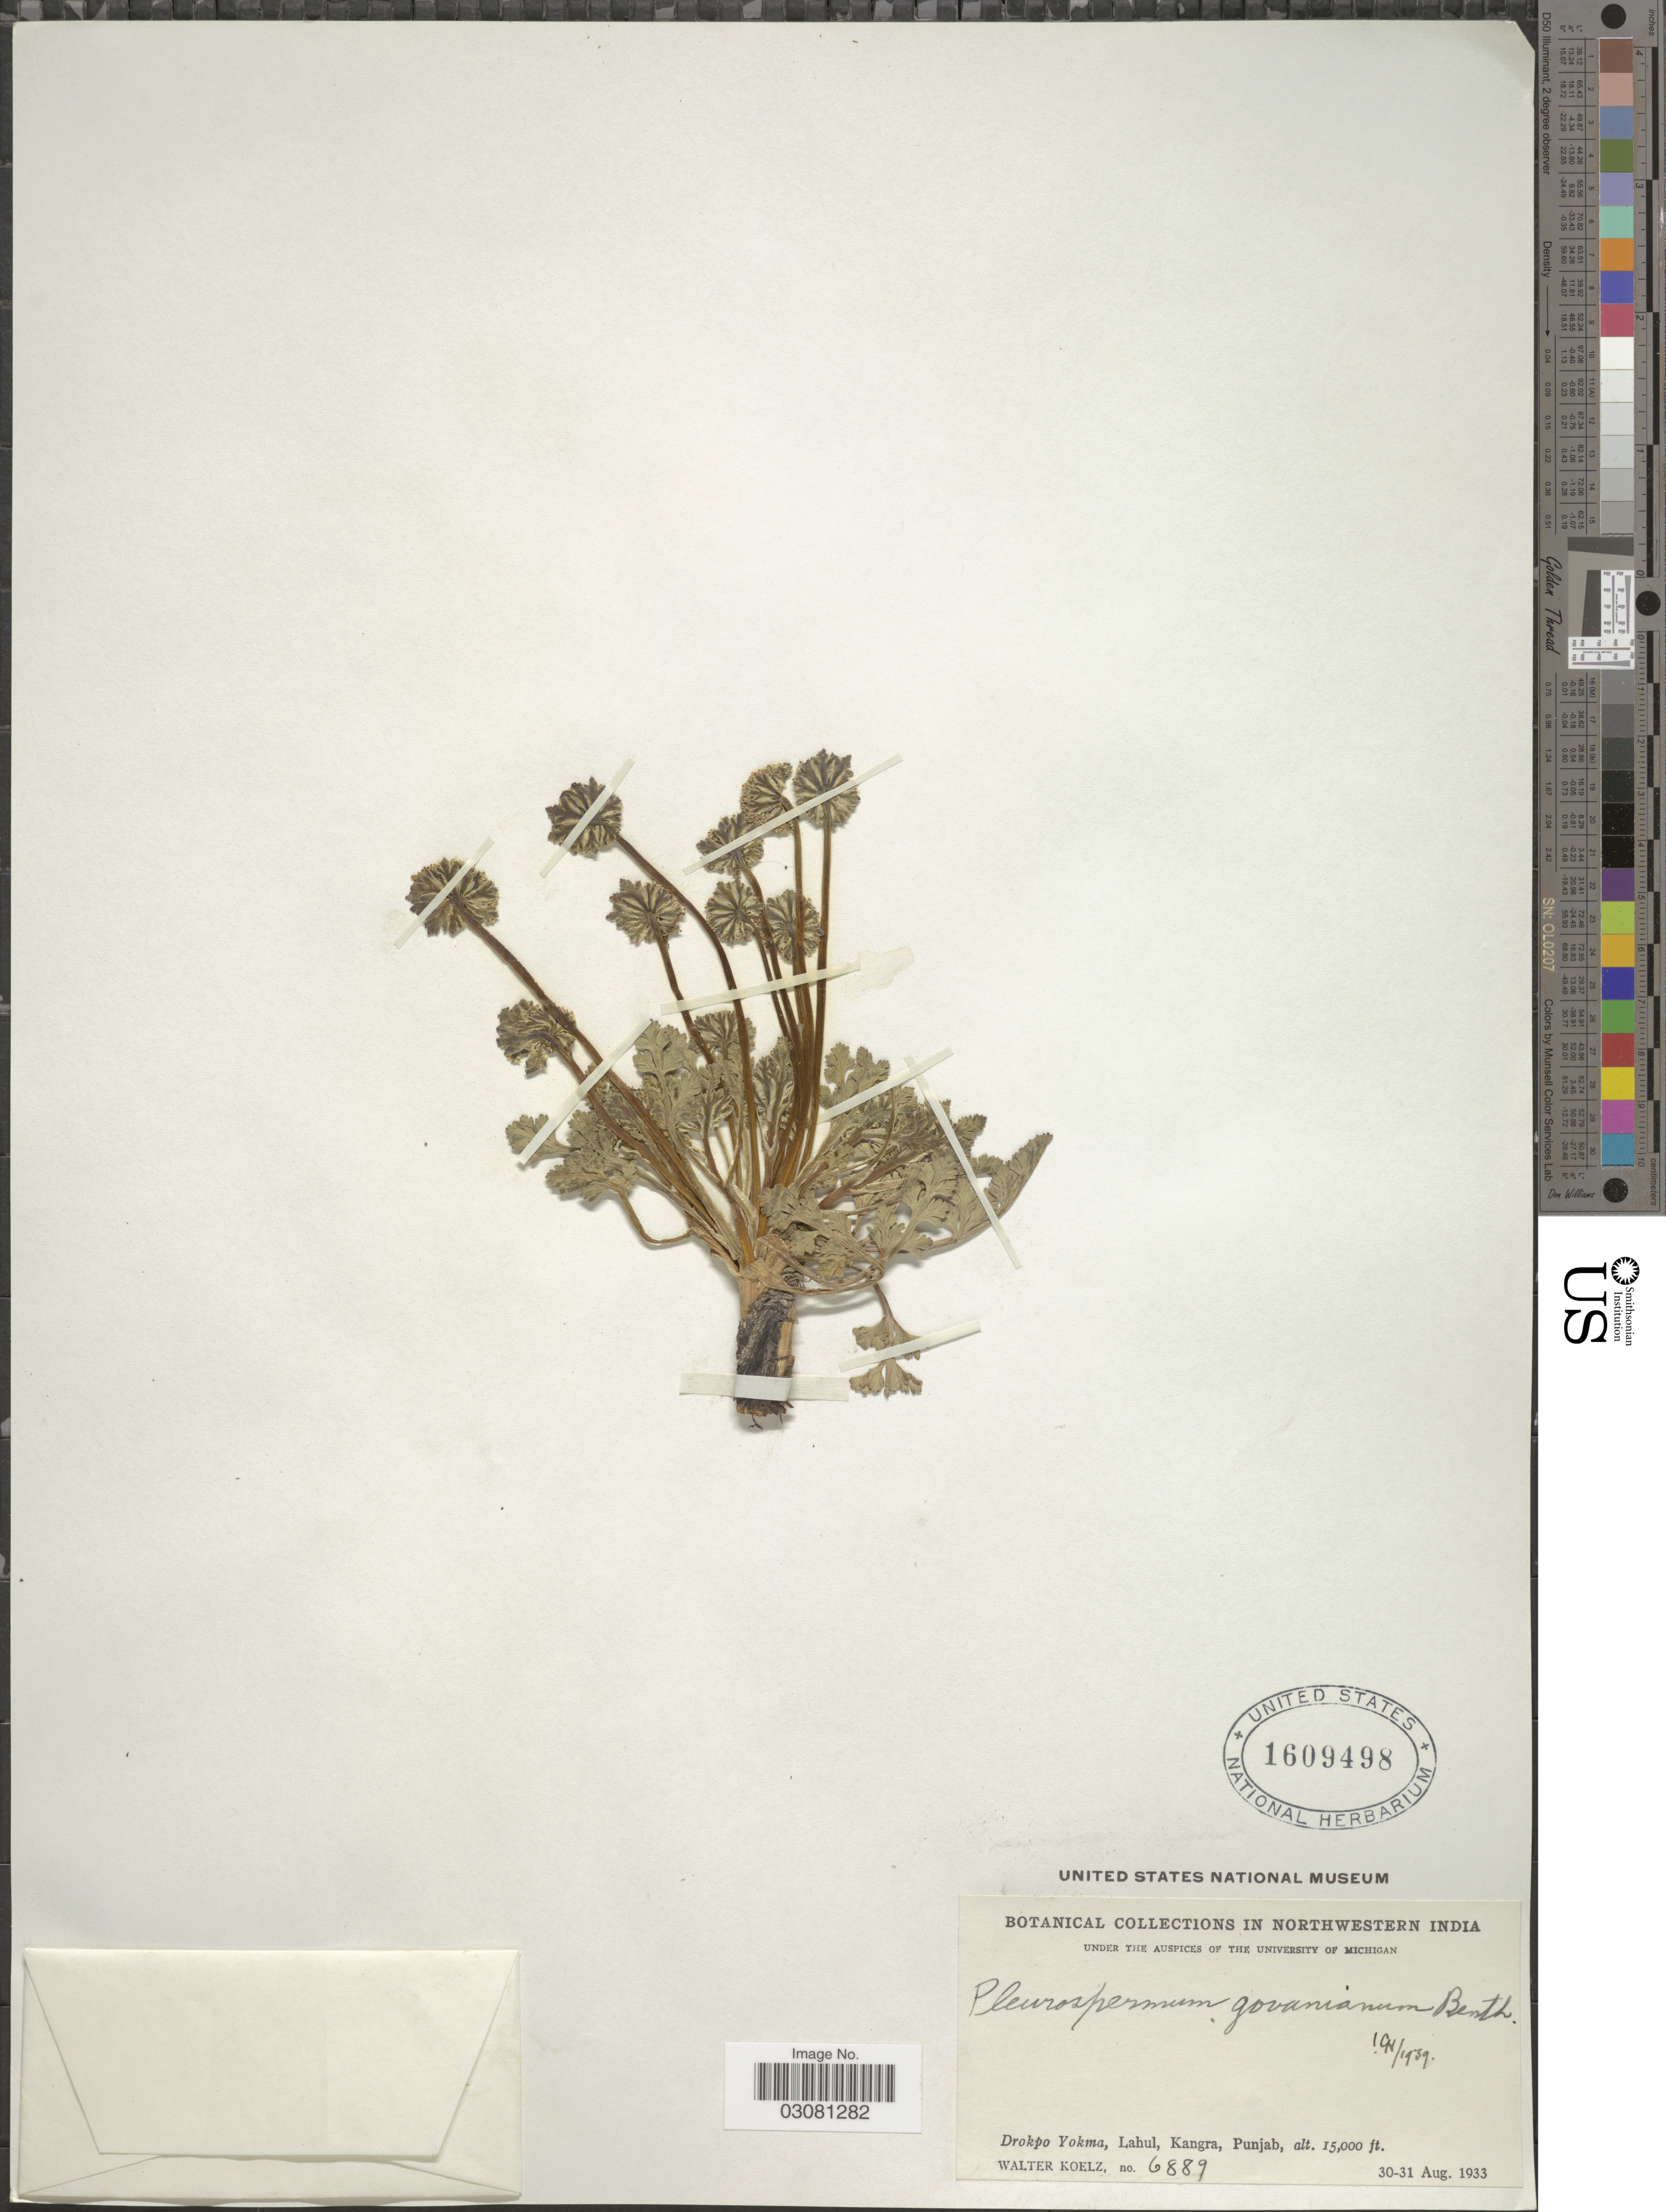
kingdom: Plantae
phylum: Tracheophyta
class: Magnoliopsida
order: Apiales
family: Apiaceae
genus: Pleurospermum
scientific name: Pleurospermum stellatum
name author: (D. Don) Benth. ex C.B. Clarke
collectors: W. N. Koelz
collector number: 6889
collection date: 1933-08-30/1933-08-31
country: India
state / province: Punjab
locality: Northwestern India. Drokpo Yokma, Lahul, Kangra.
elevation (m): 4572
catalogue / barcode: US 1609498